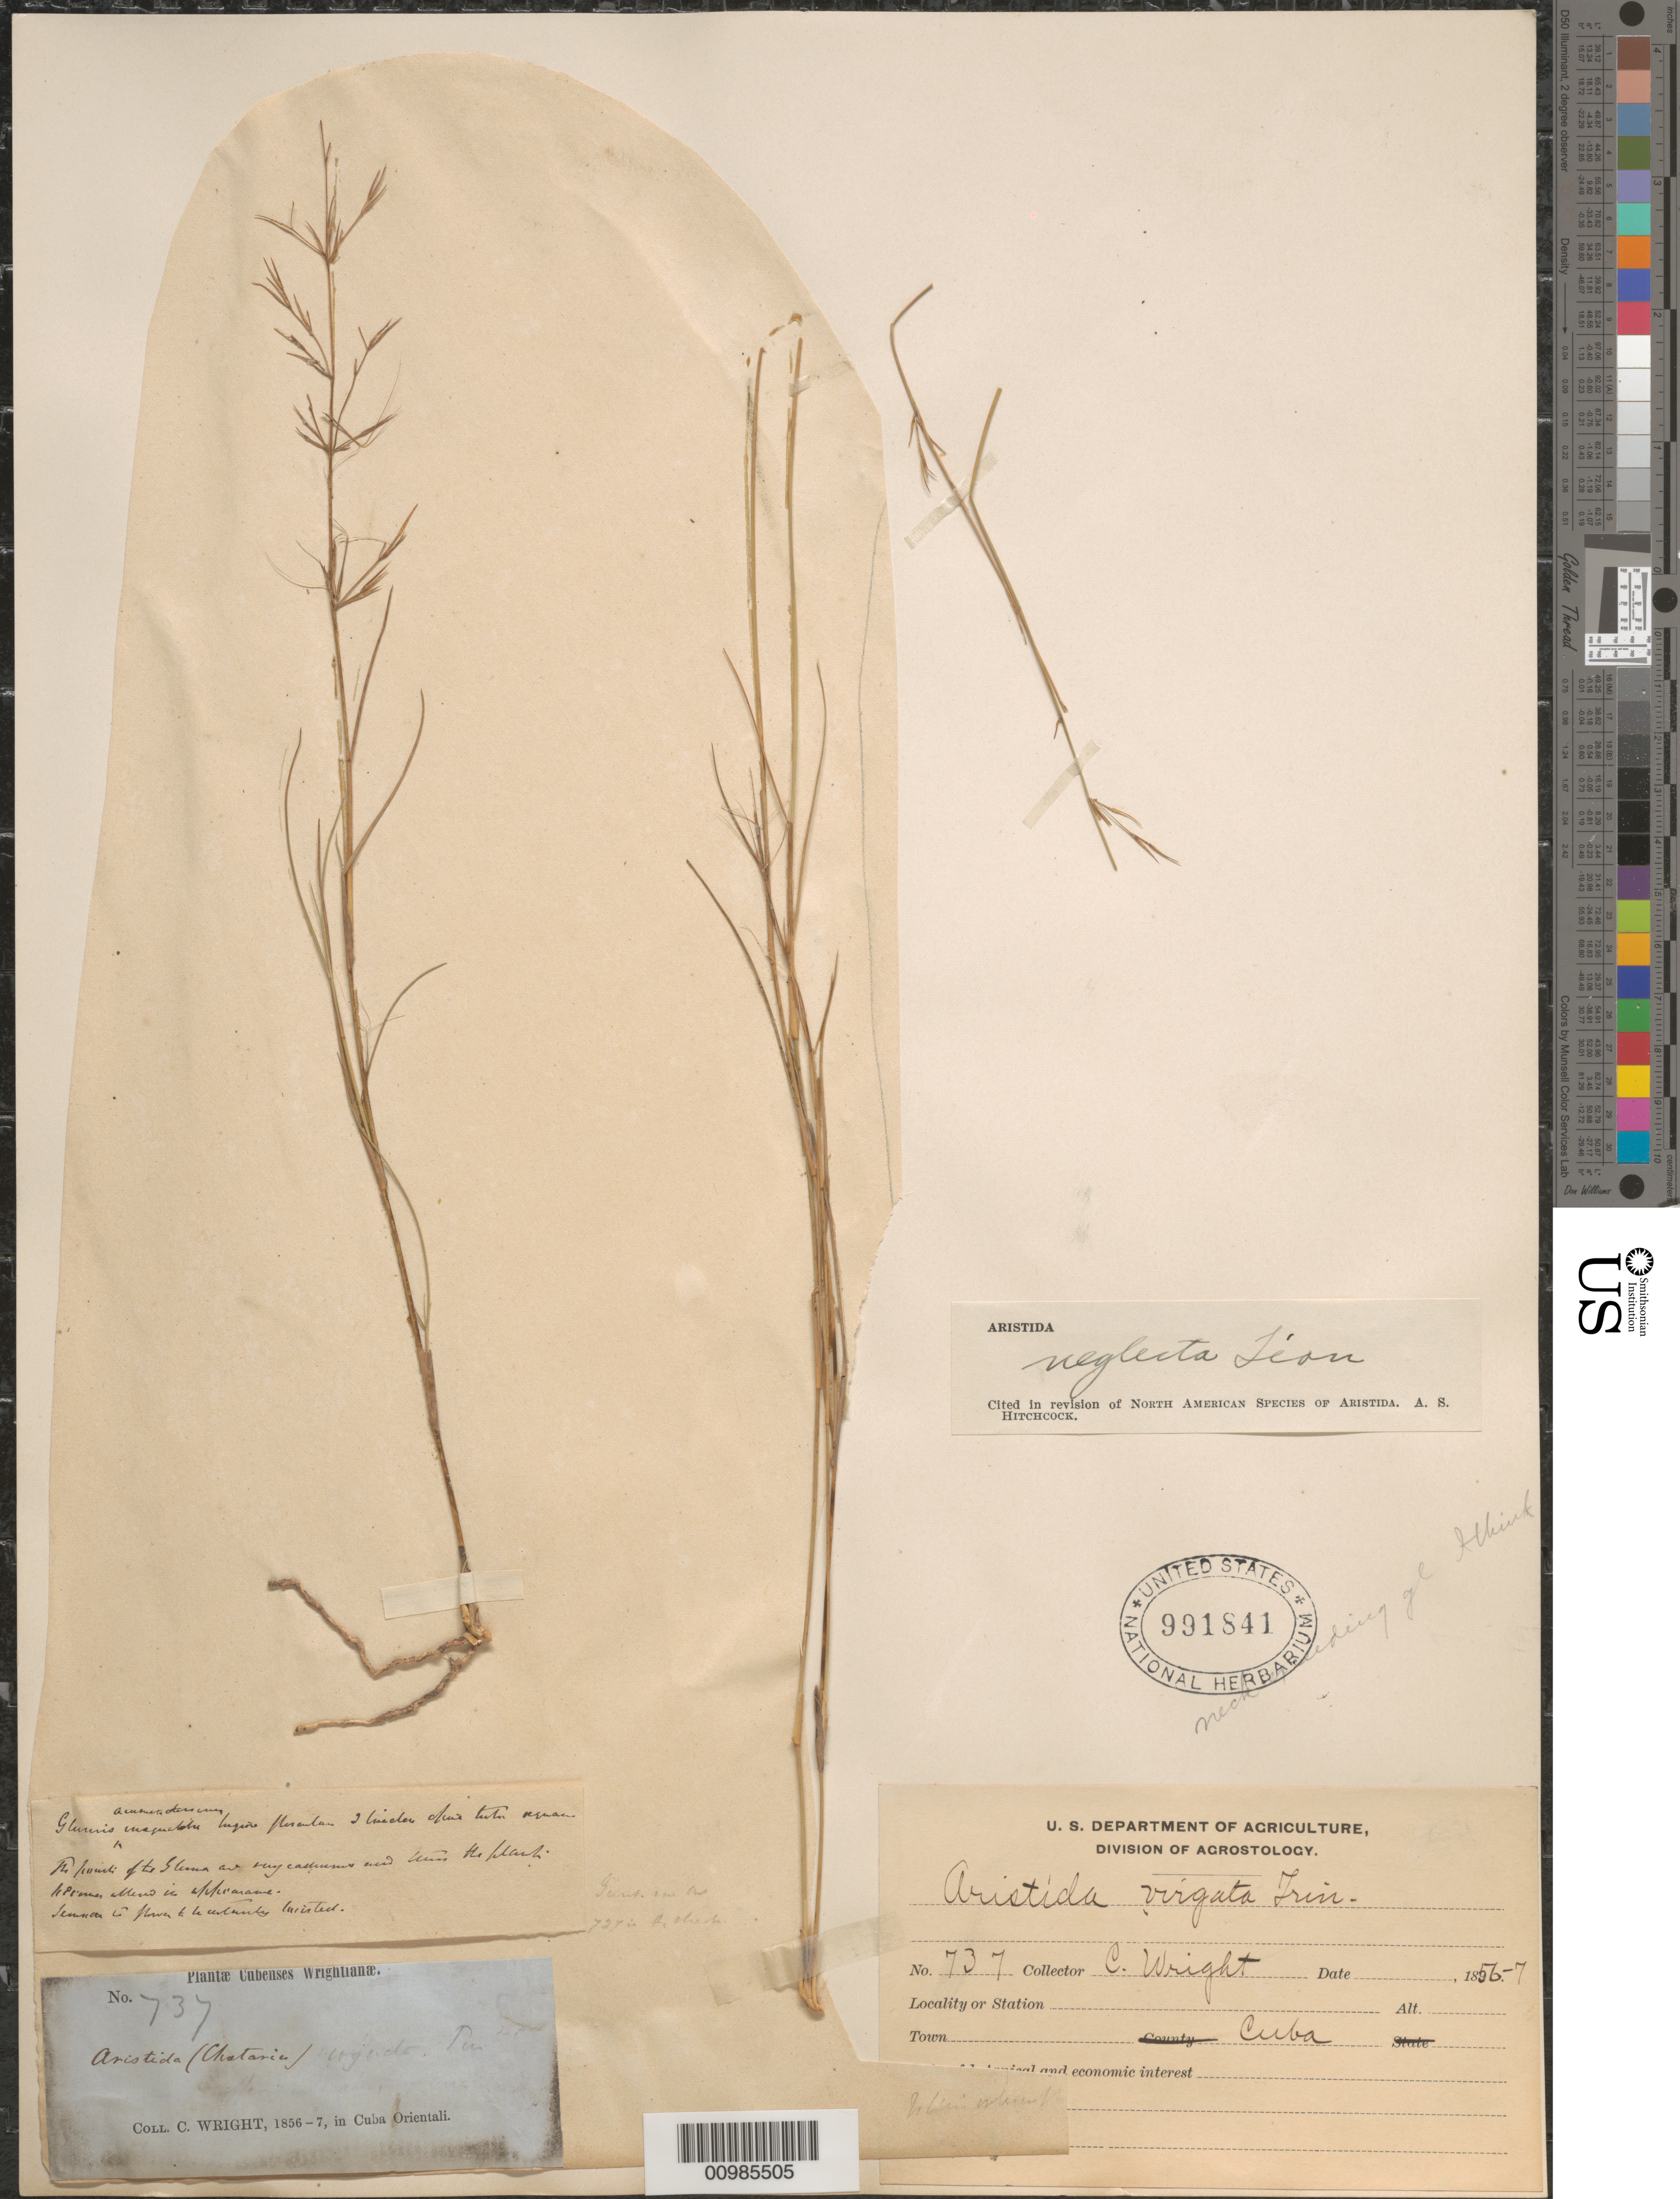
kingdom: Plantae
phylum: Tracheophyta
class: Liliopsida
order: Poales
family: Poaceae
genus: Aristida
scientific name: Aristida neglecta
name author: León ex Hitchc.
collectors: C. Wright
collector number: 737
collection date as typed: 1856 to -- --- 1867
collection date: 1856/1857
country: Cuba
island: Cuba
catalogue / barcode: US 991841